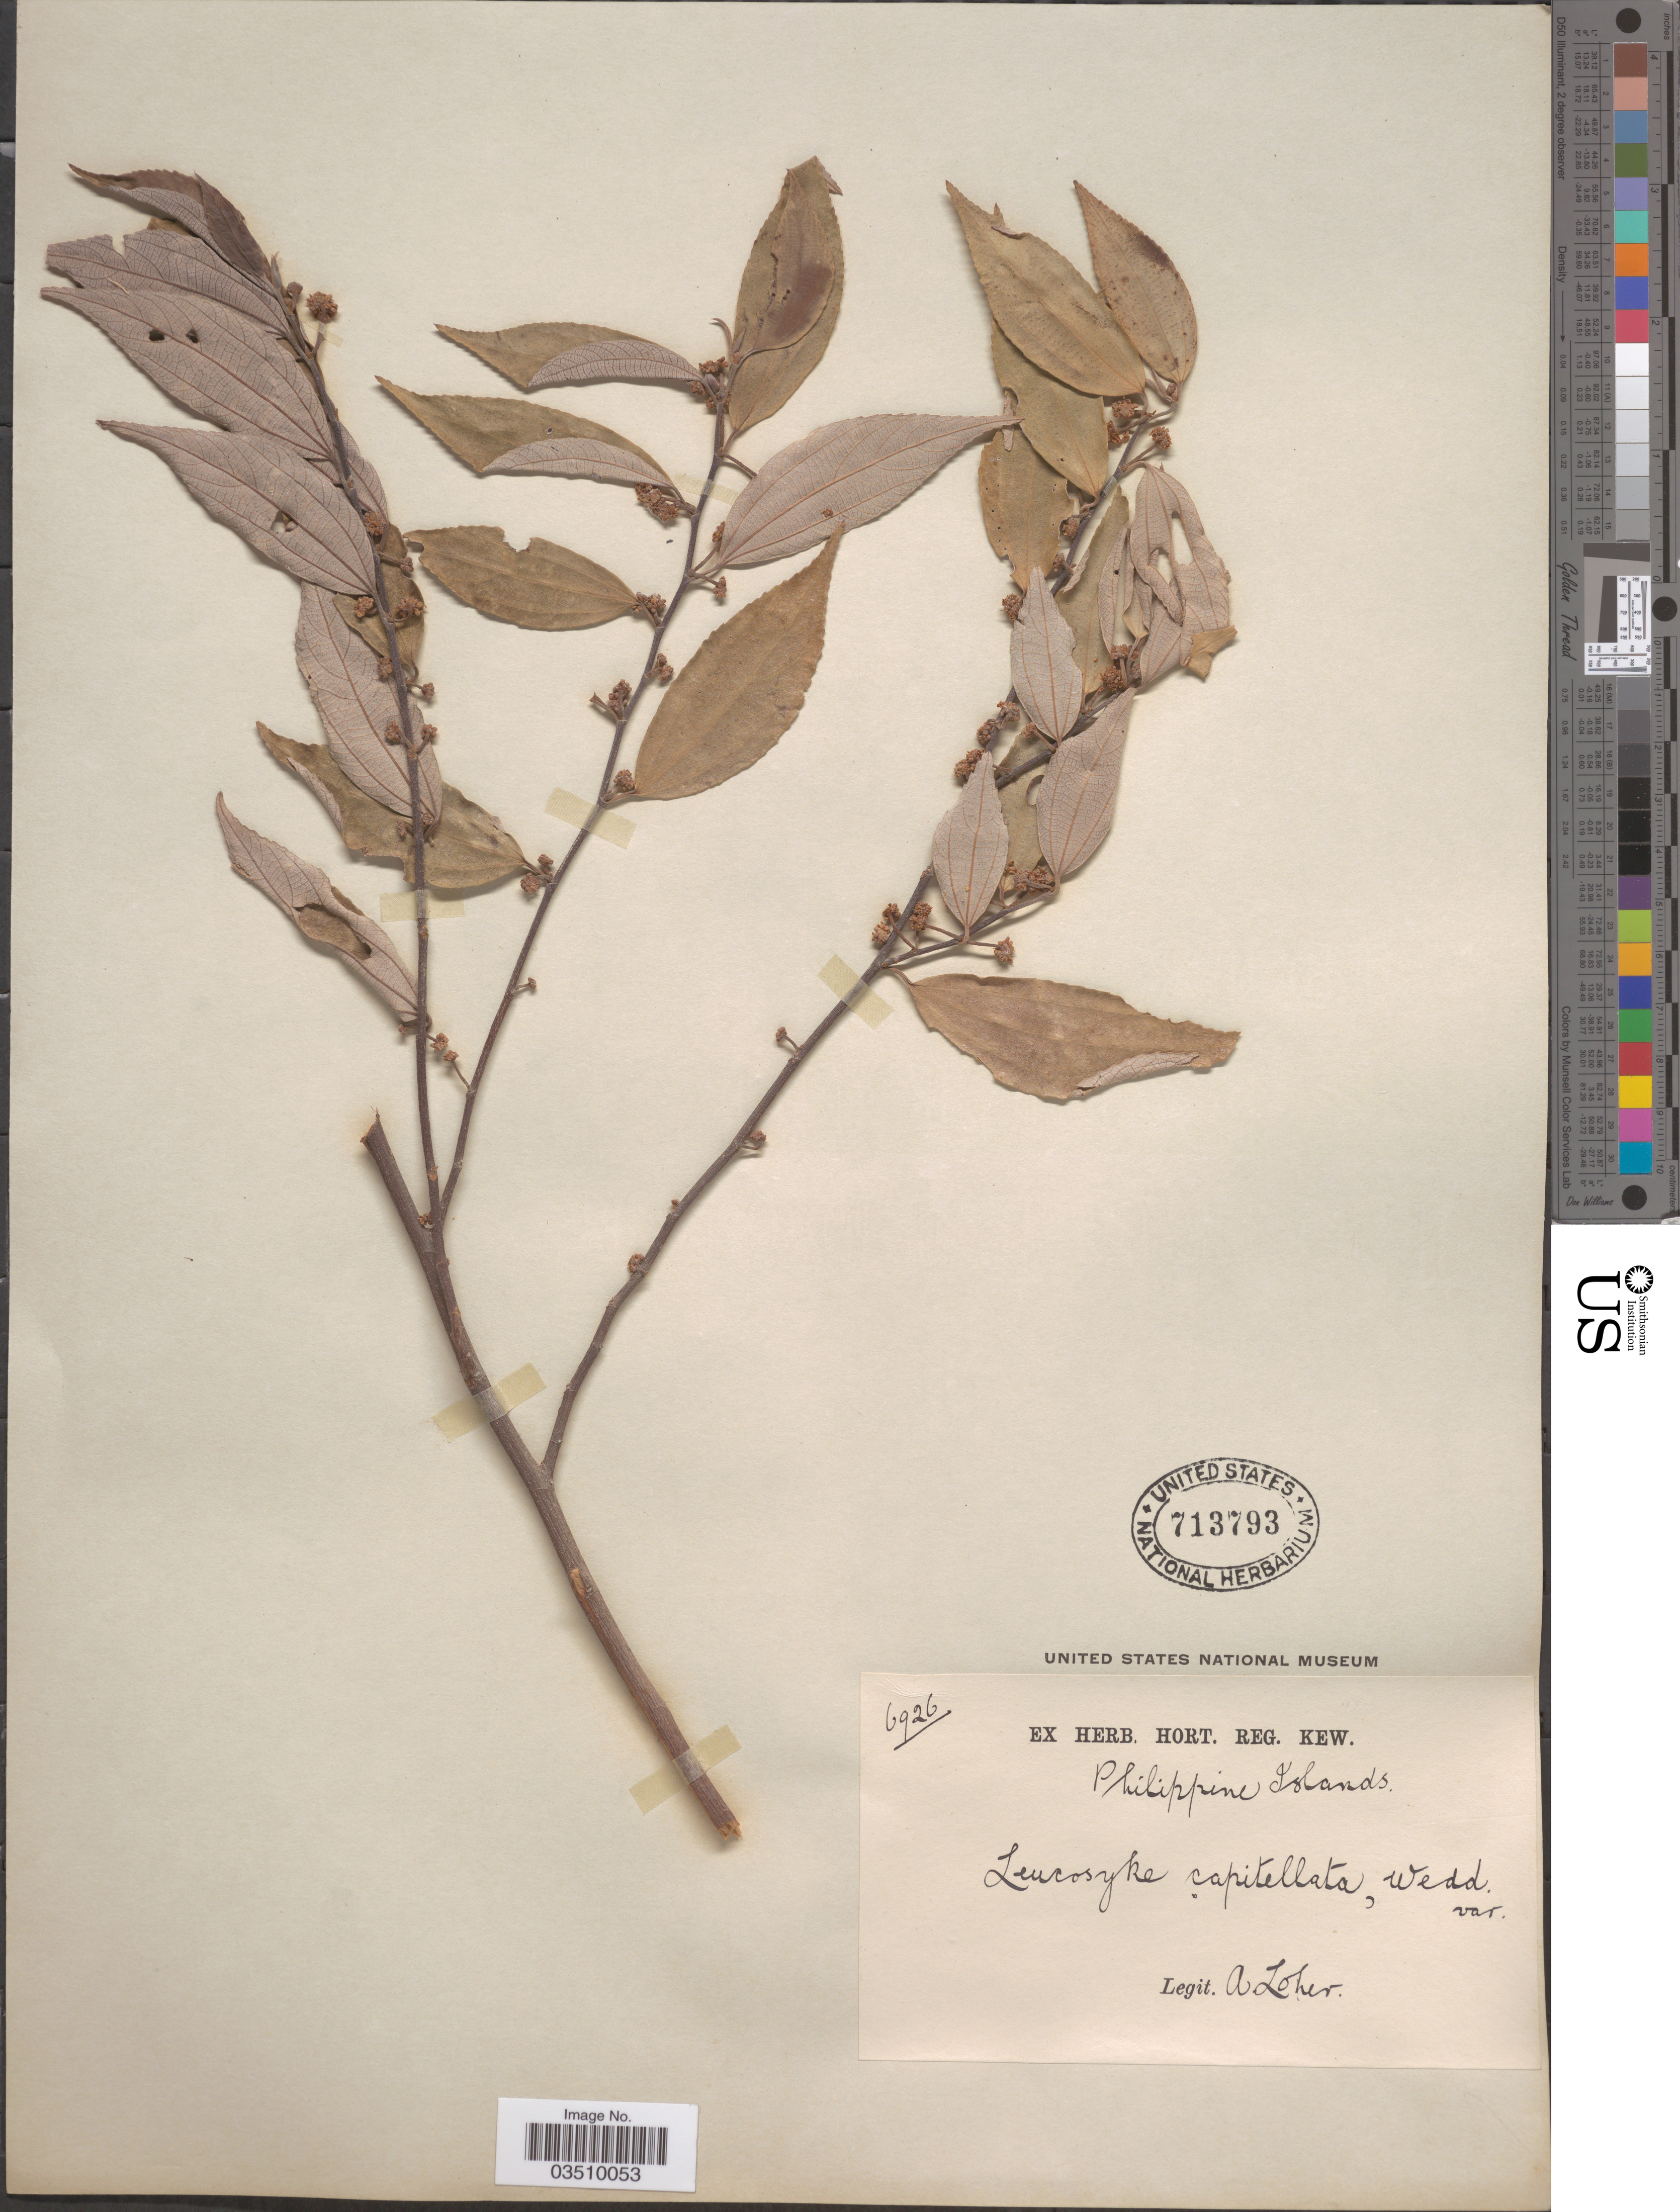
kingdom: Plantae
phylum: Tracheophyta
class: Magnoliopsida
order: Rosales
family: Urticaceae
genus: Leucosyke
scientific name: Leucosyke capitellata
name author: (Poir.) Wedd.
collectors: A. Loher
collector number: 6926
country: Philippines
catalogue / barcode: US 713793